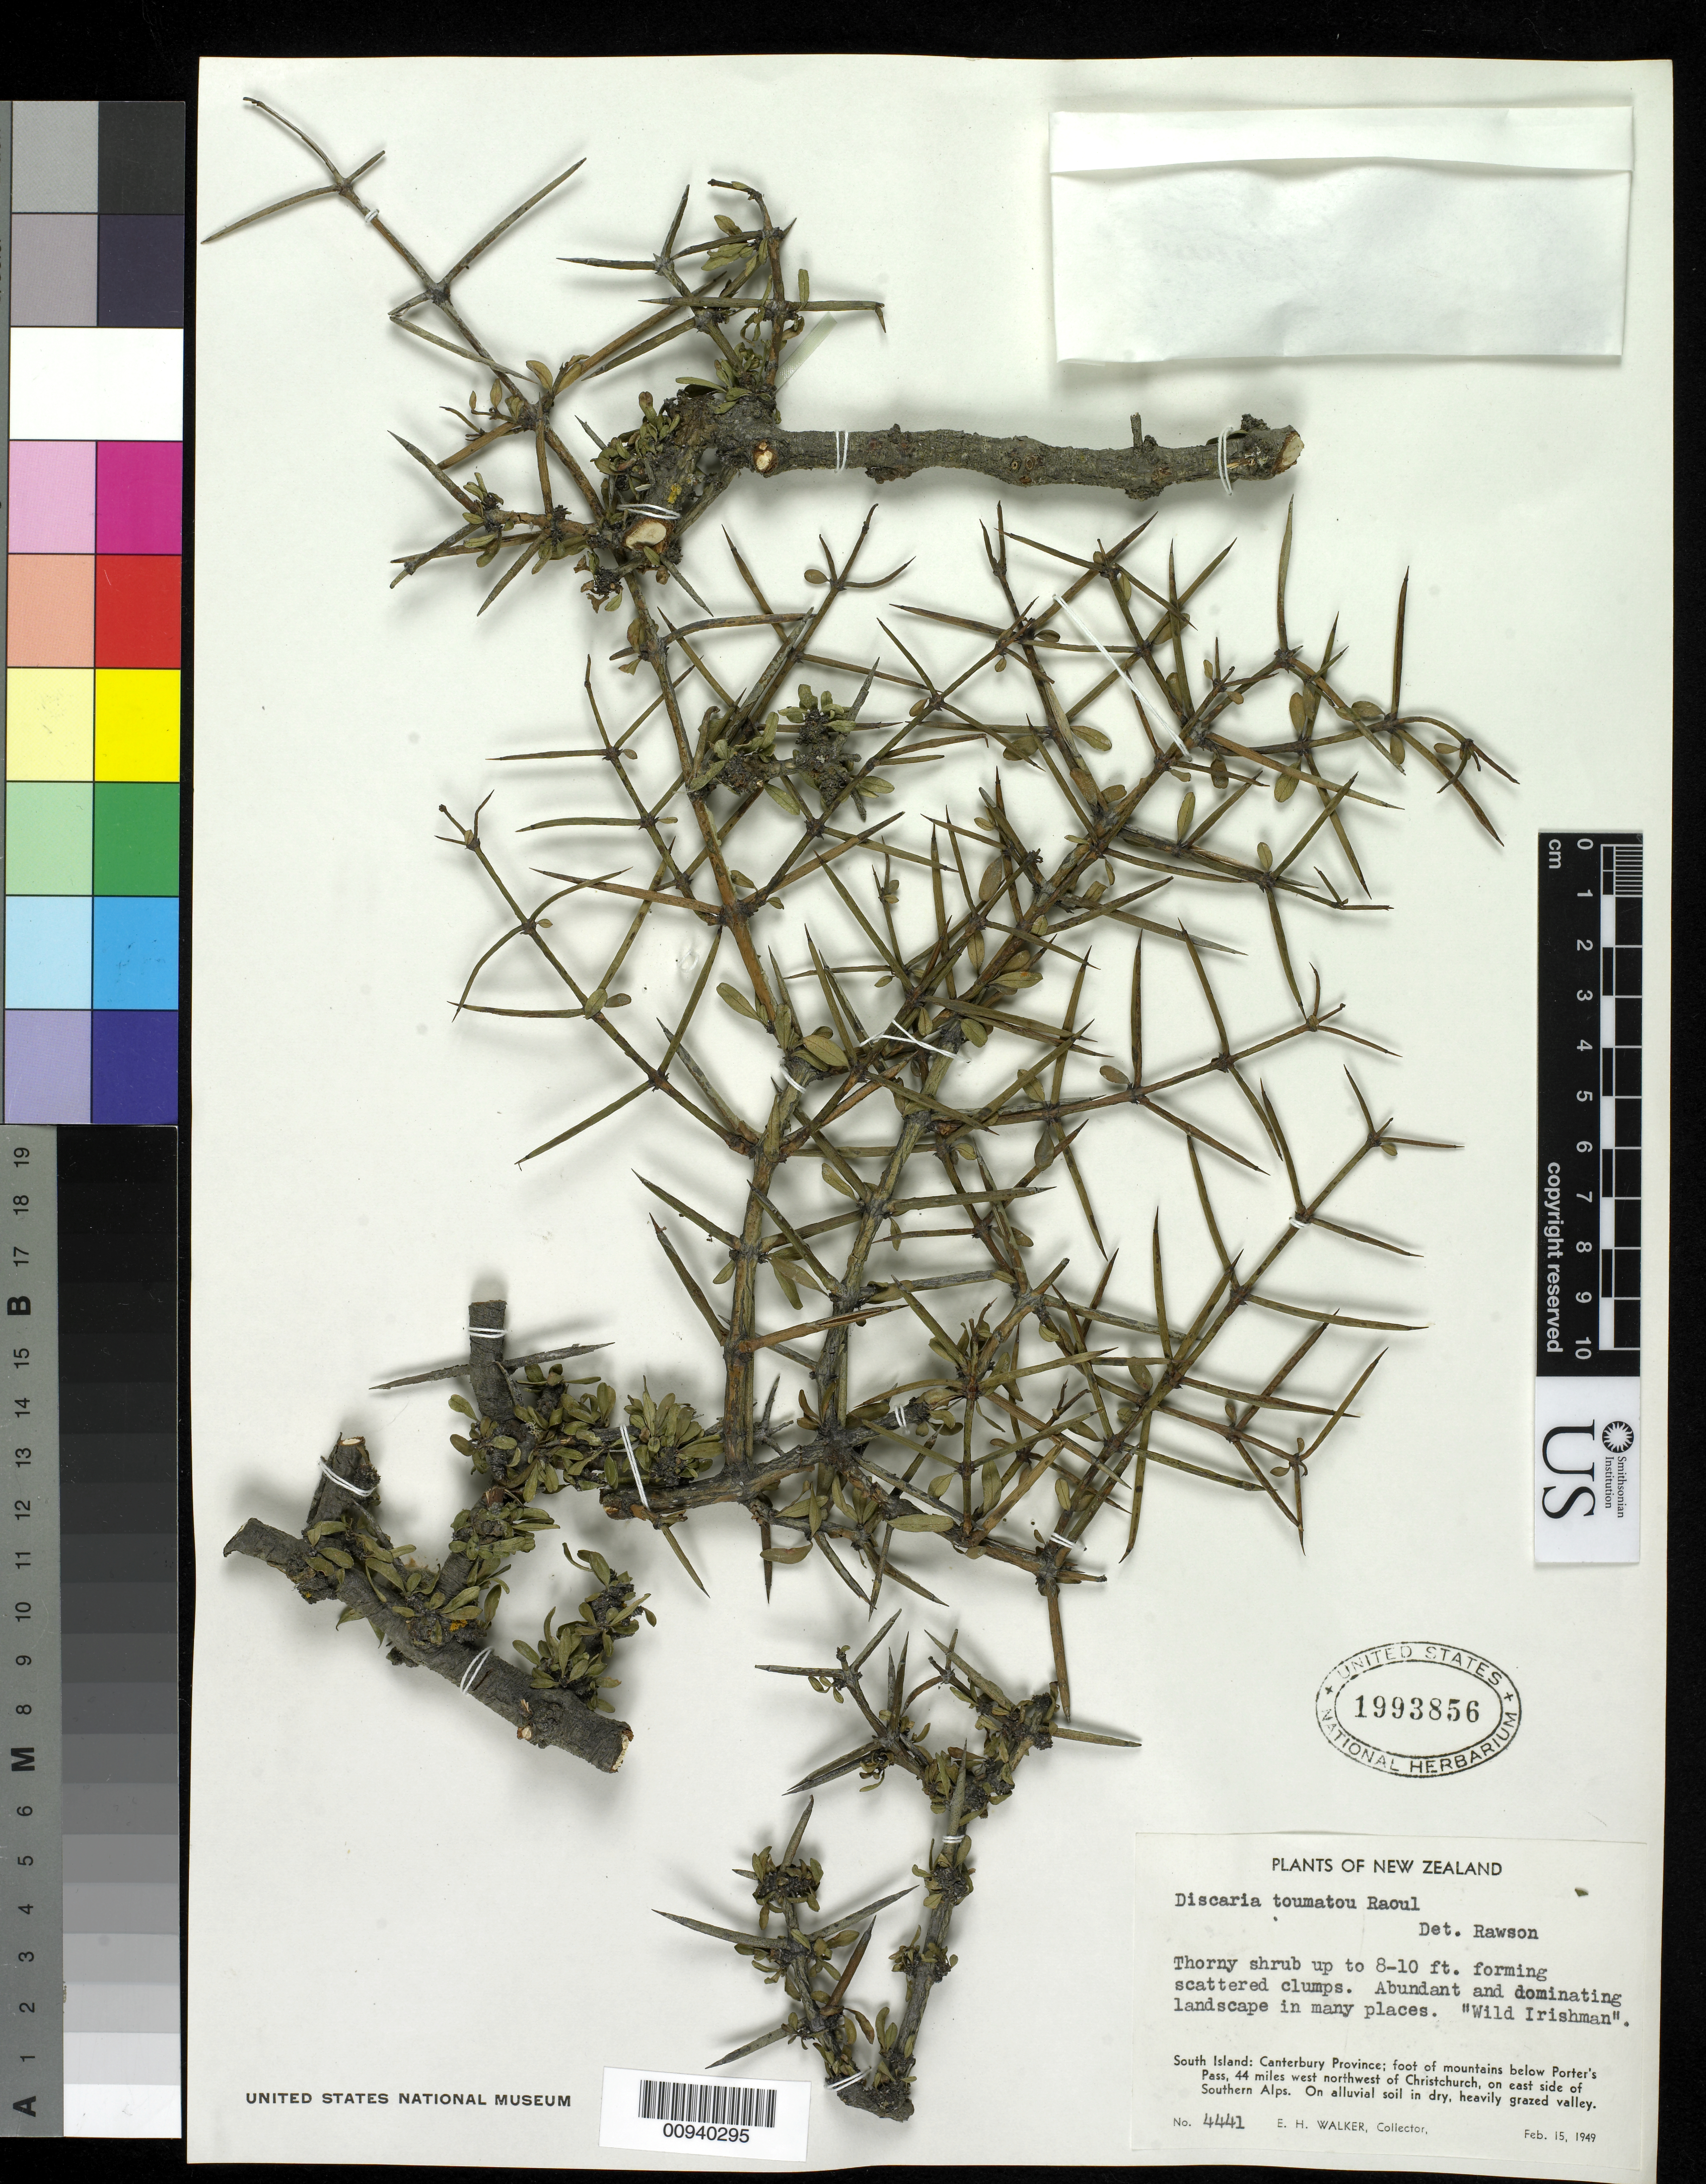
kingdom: Plantae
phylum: Tracheophyta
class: Magnoliopsida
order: Rosales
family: Rhamnaceae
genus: Discaria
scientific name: Discaria toumatou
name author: Raoul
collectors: E. H. Walker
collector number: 4441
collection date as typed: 15 Feb 1949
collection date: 1949-02-15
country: New Zealand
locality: South Island: Canterbury Province; foot of mountains below Porter's Pass, 44 miles west northwest of Christchurch, on east side of Southern Alps. On alluvial soil in dry, heavily grazed valley.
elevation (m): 2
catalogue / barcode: US 1993856